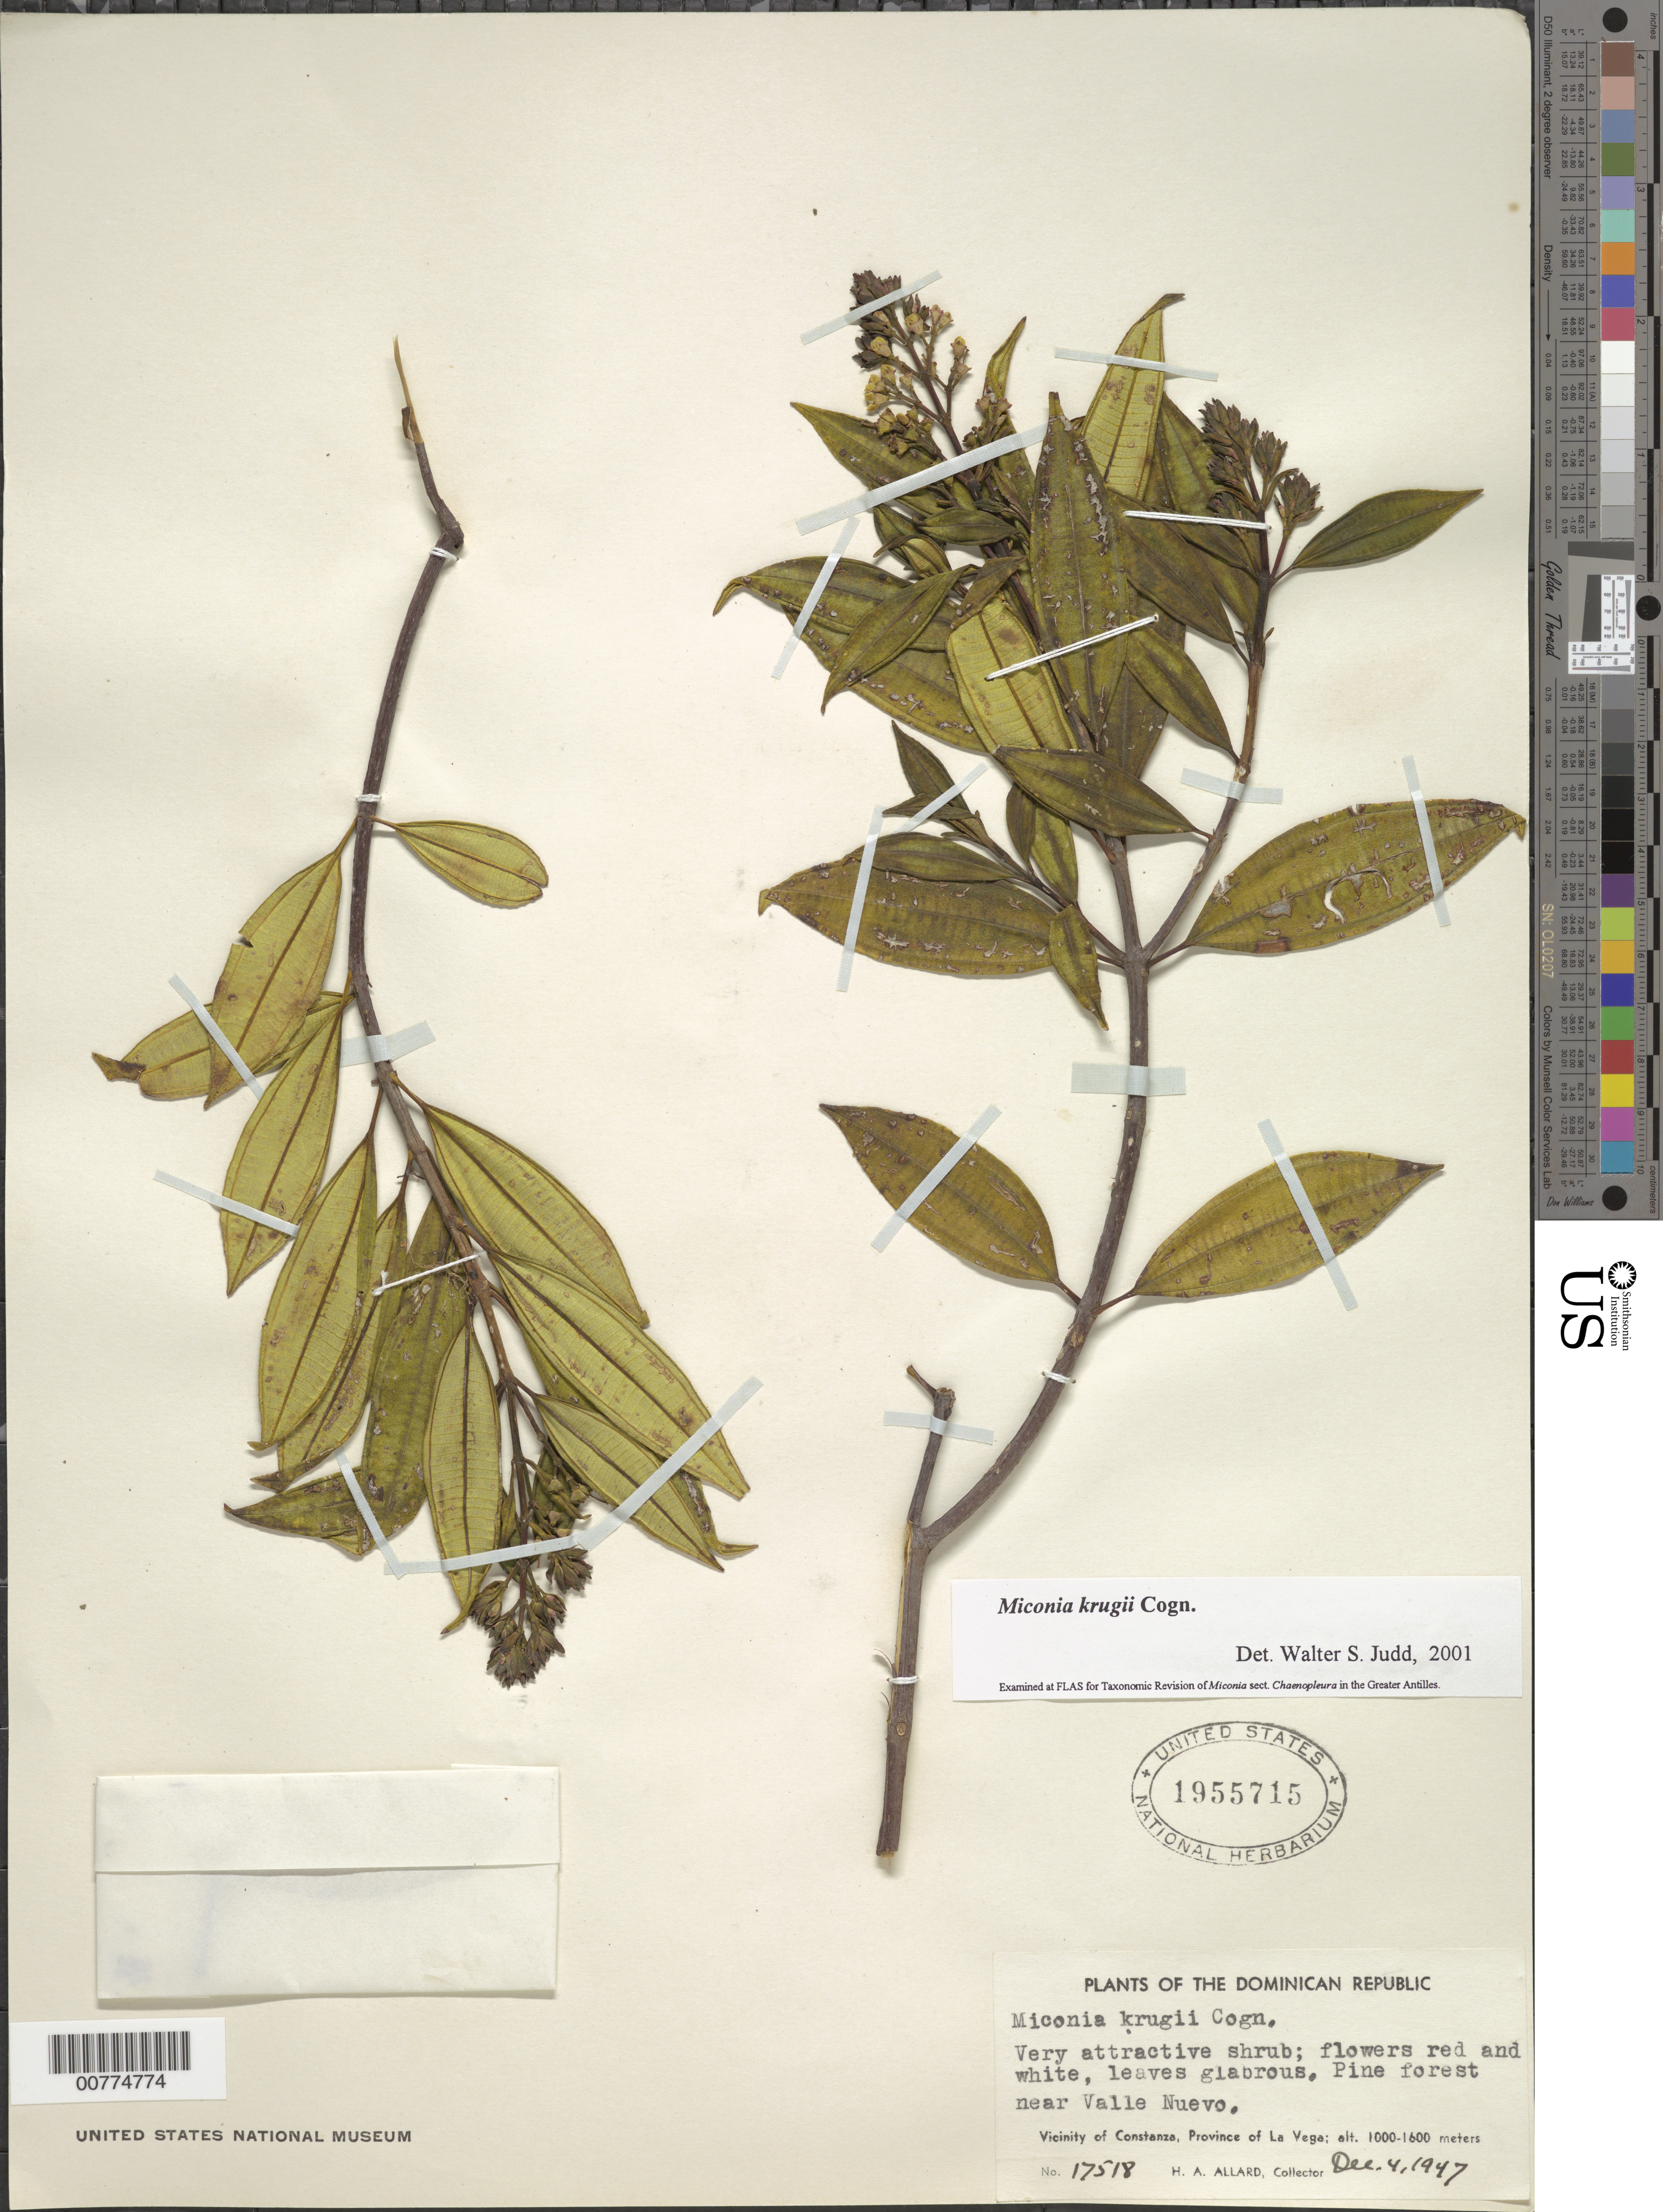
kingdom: Plantae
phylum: Tracheophyta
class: Magnoliopsida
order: Myrtales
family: Melastomataceae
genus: Miconia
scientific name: Miconia krugii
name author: Cogn.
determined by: Judd, Walter S.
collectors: H. A. Allard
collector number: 17518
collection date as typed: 04 Dec 1947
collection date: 1947-12-04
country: Dominican Republic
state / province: La Vega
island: Hispaniola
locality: Vicinity of Constanza, near Valle Nuevo.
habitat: Pine forest.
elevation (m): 1000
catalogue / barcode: US 1955715